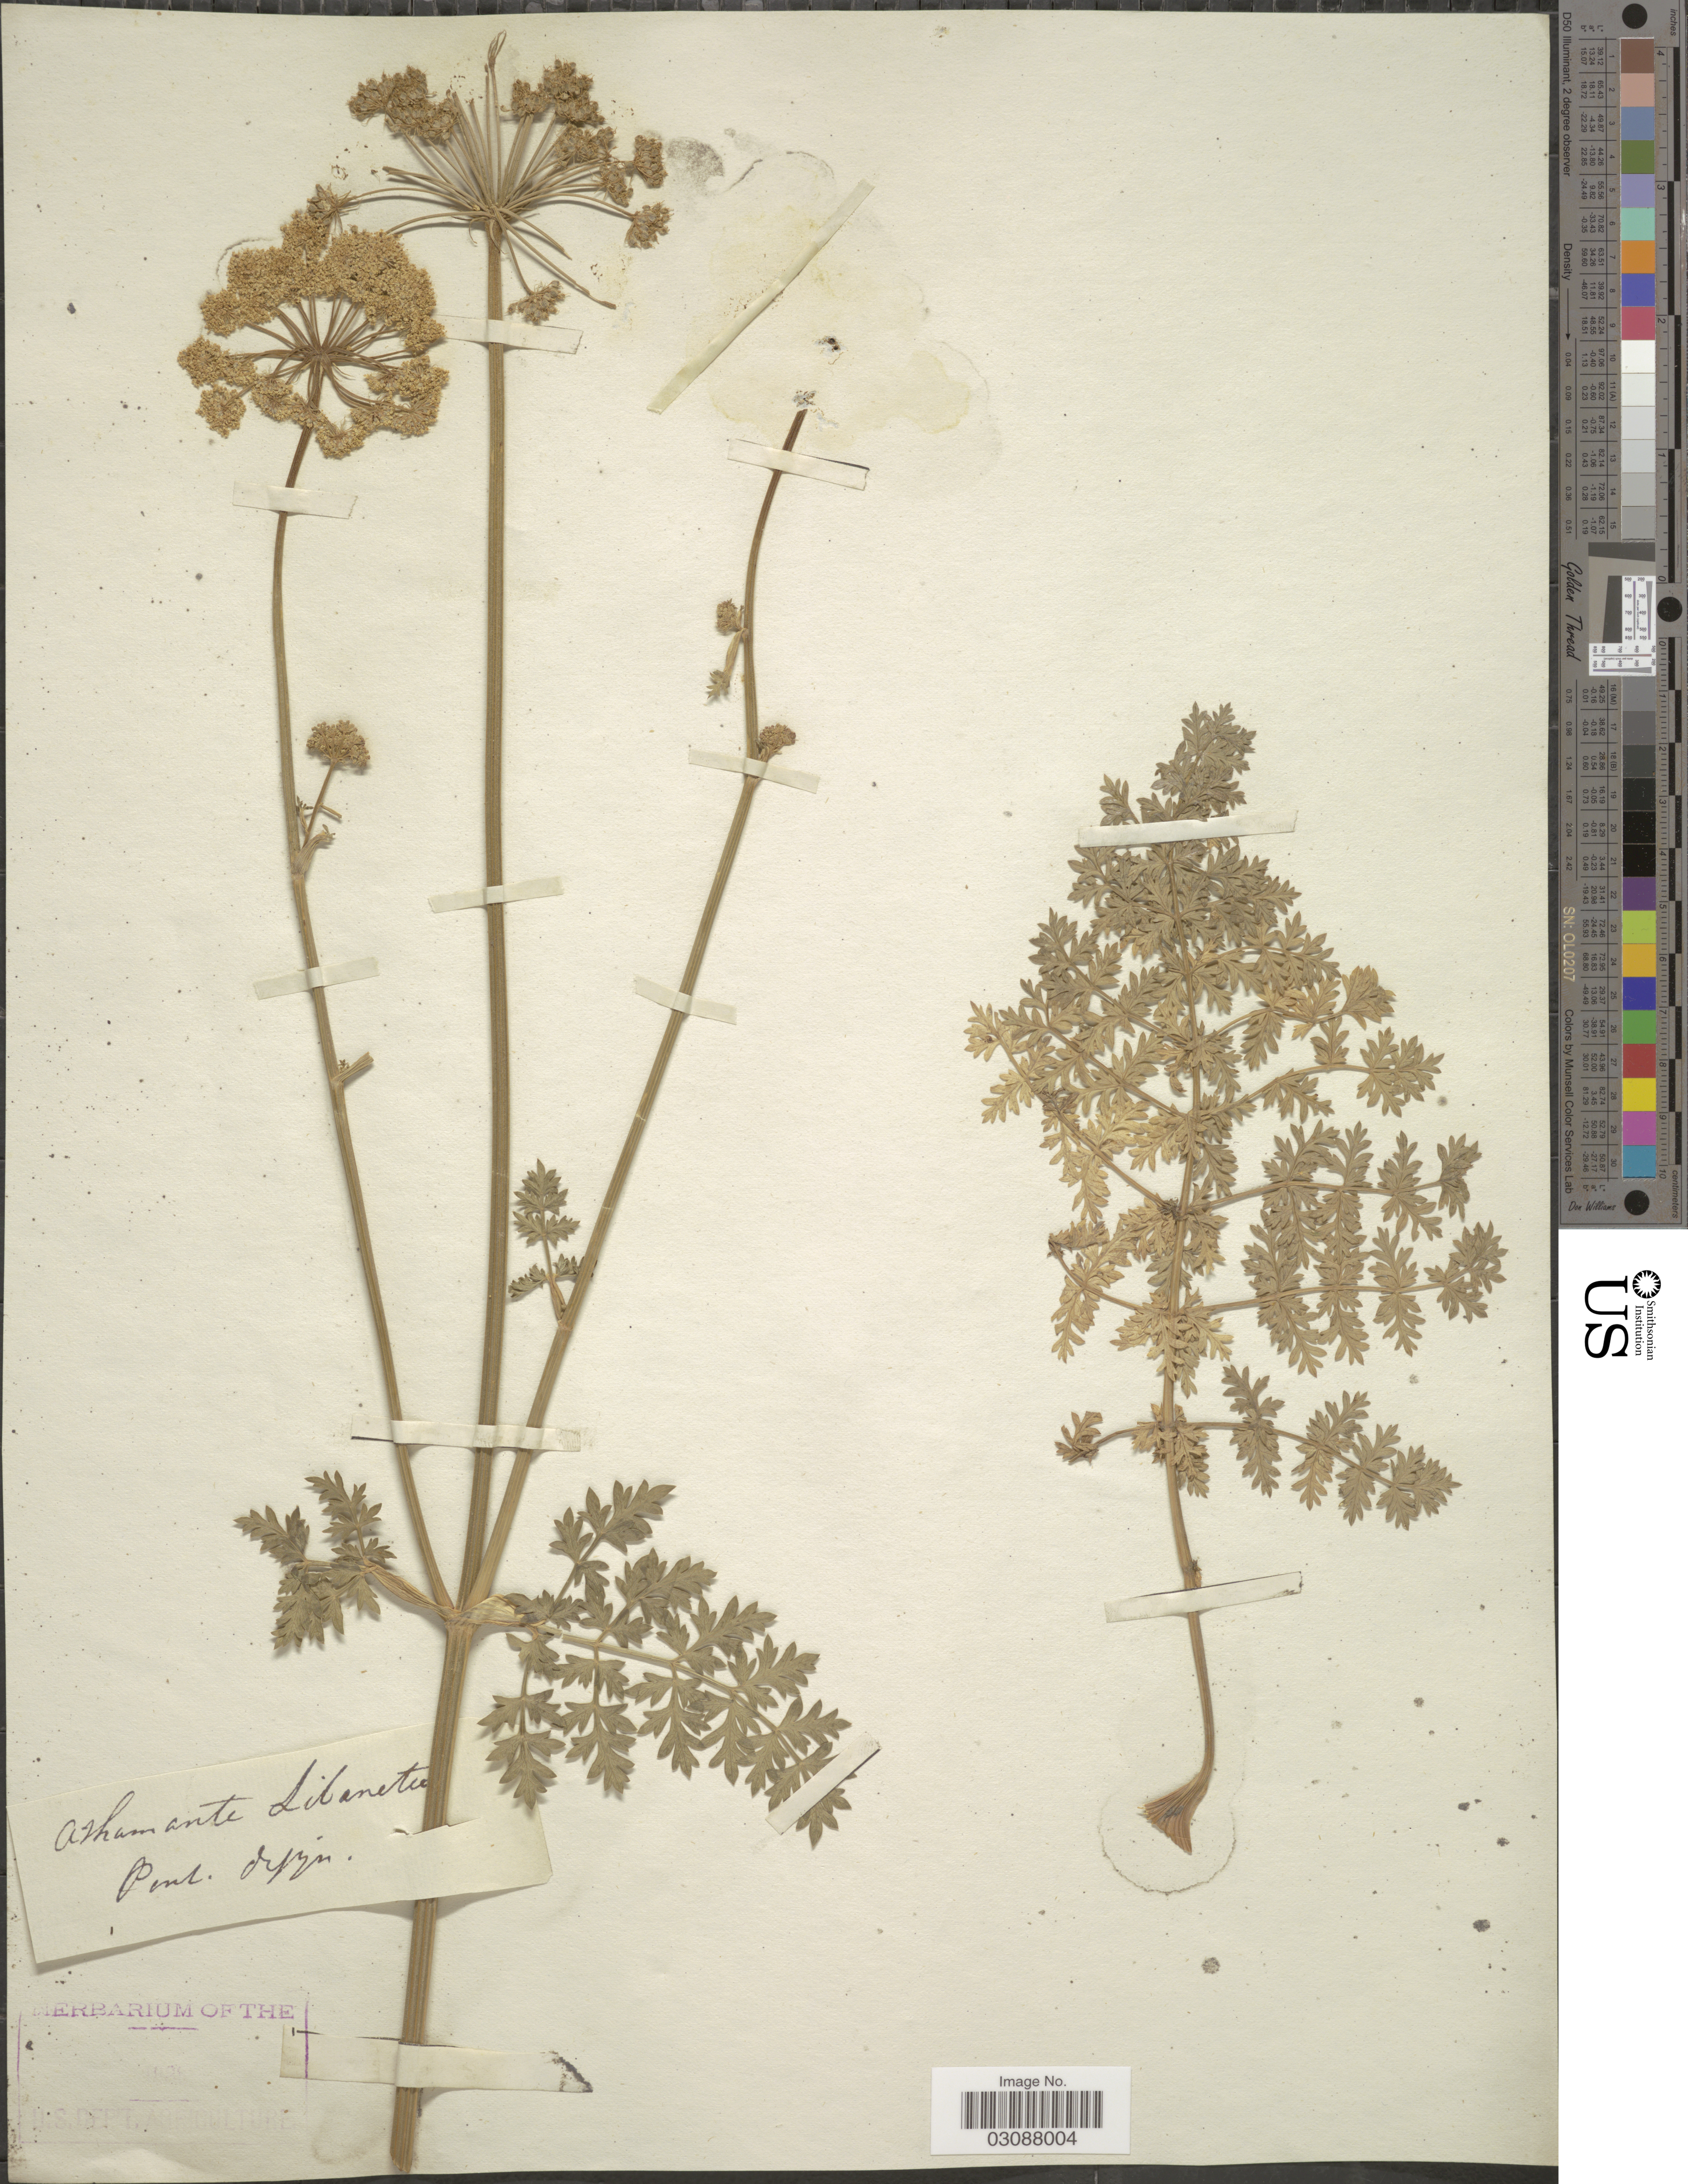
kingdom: Plantae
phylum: Tracheophyta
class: Magnoliopsida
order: Apiales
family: Apiaceae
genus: Athamanta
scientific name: Athamanta libanotis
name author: L.